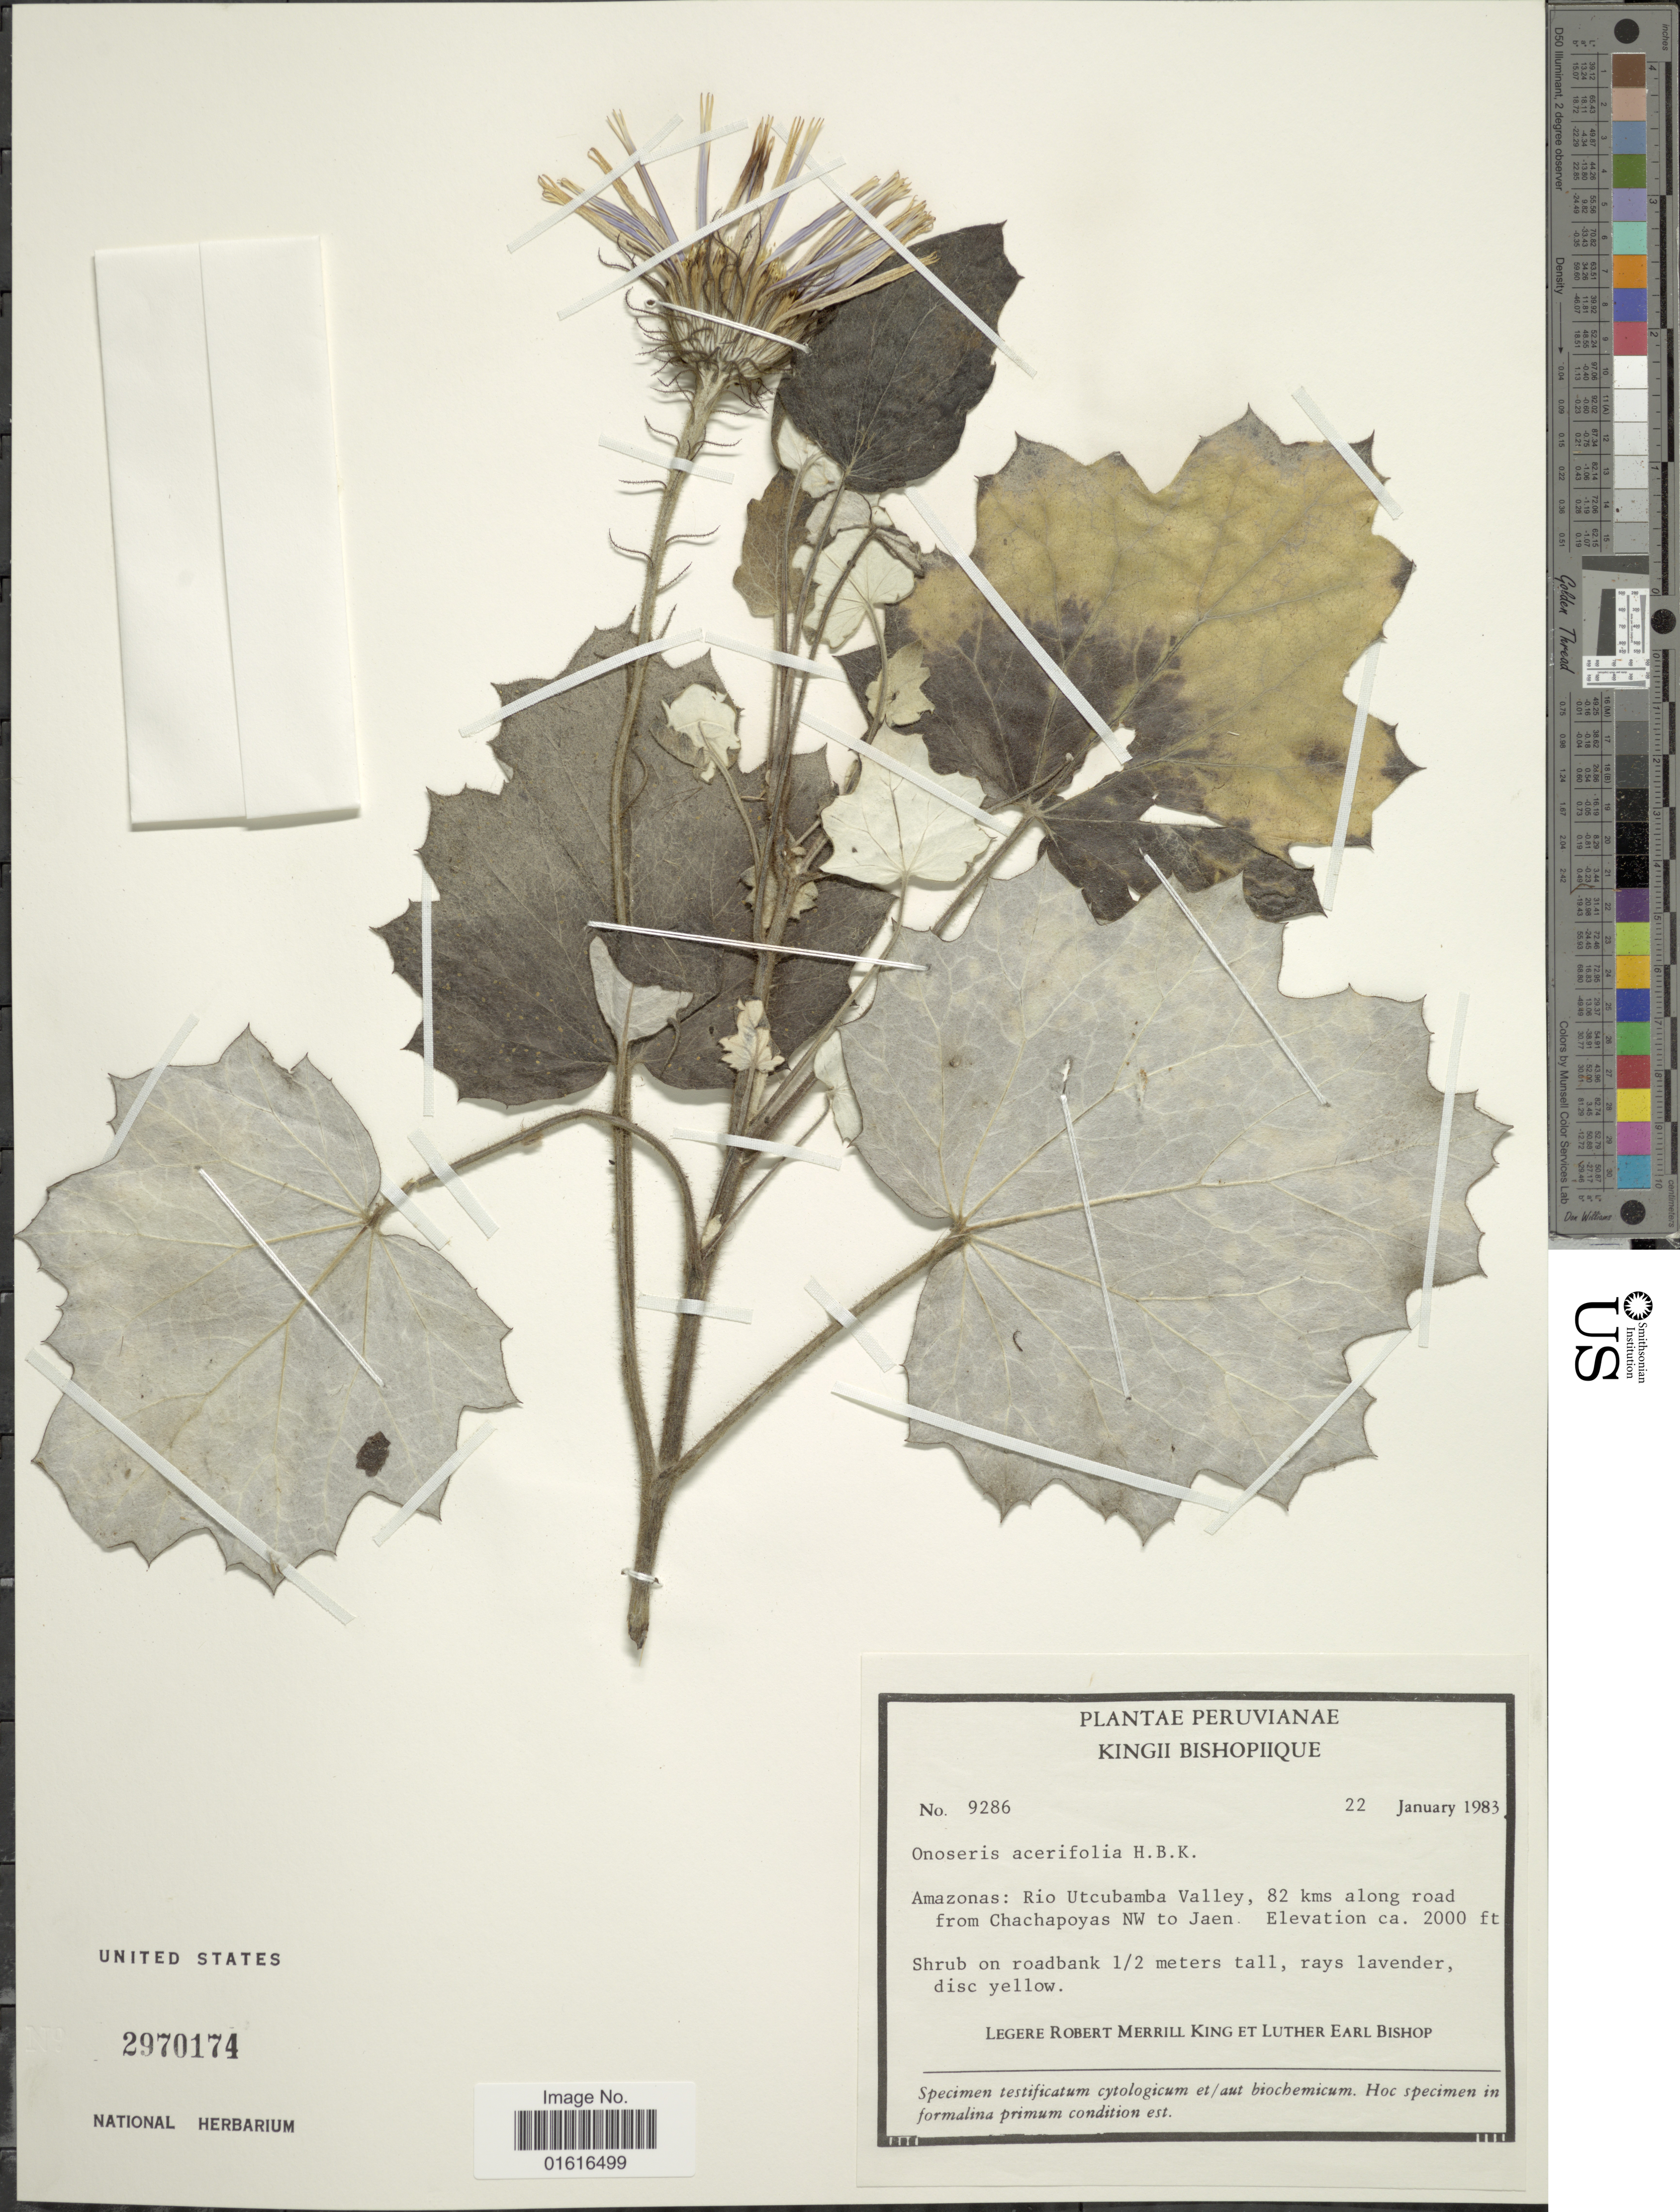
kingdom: Plantae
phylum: Tracheophyta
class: Magnoliopsida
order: Asterales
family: Asteraceae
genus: Onoseris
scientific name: Onoseris acerifolia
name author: Kunth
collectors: R. M. King & L. E. Bishop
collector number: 9286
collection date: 1983-01-22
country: Peru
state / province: Amazonas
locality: Rio Utucubamba Valley, 82 kms along road from Chachapoyas NW to Jaen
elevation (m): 610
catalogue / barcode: US 2970174